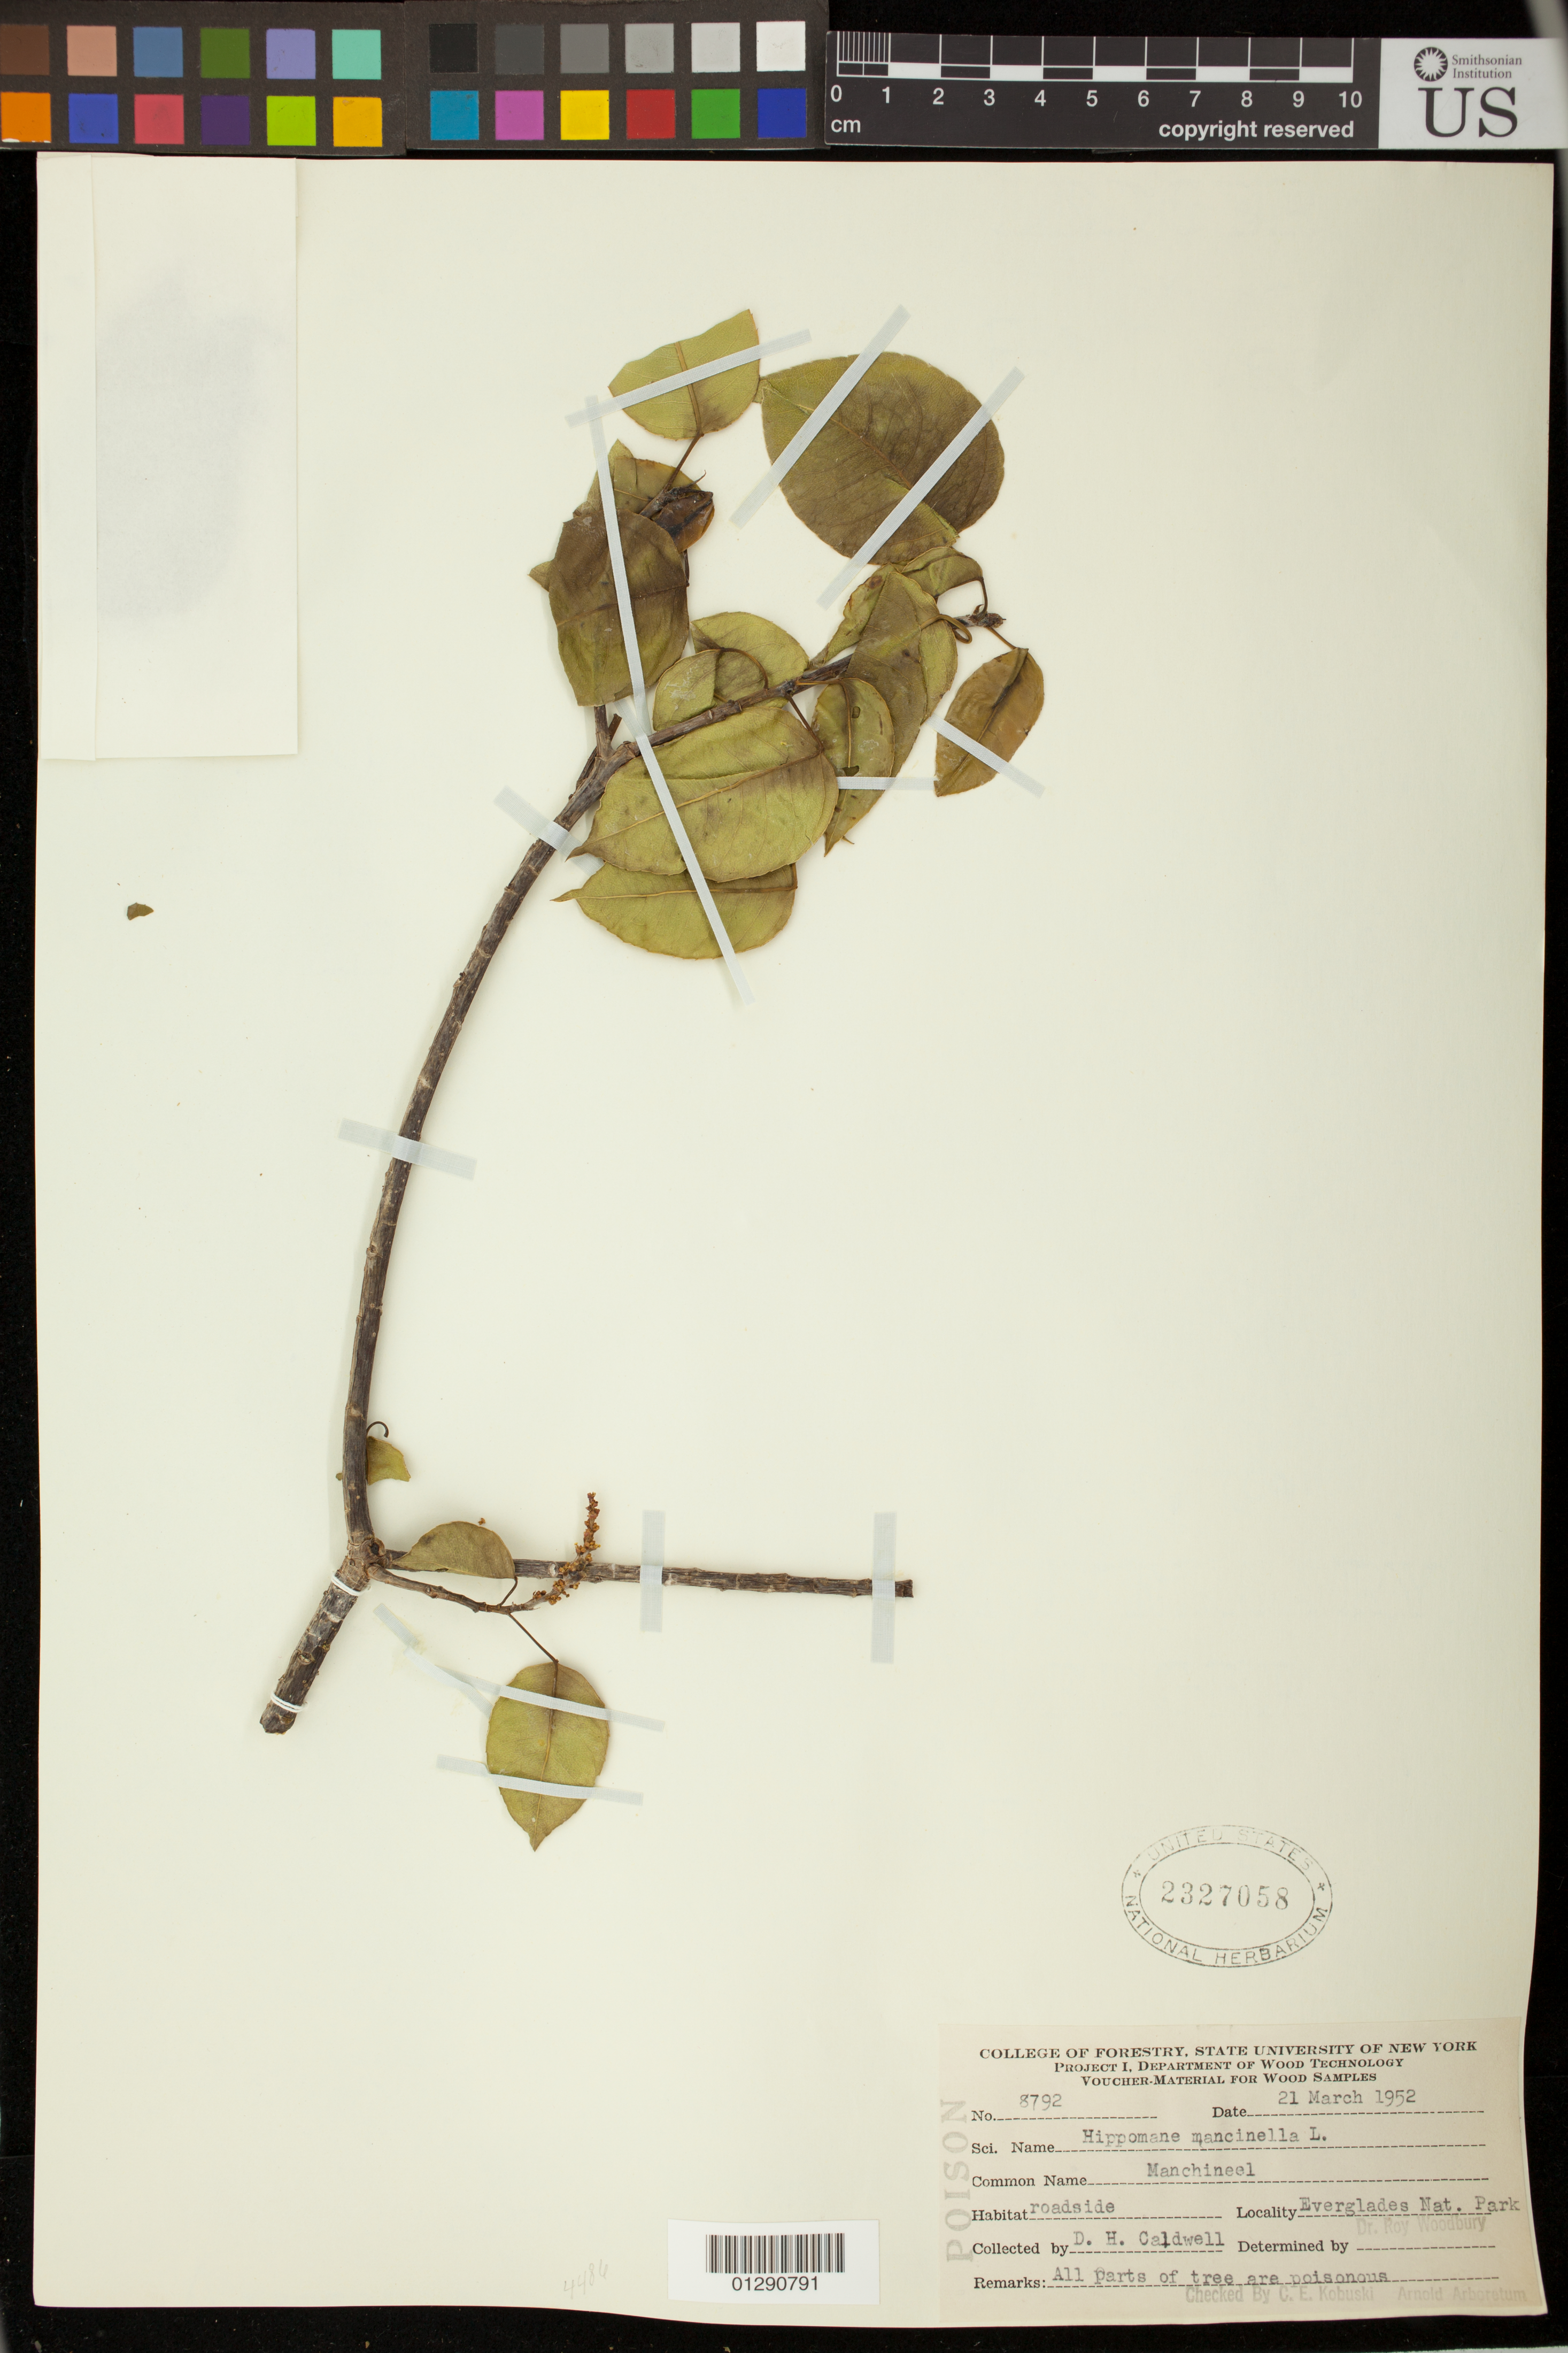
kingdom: Plantae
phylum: Tracheophyta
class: Magnoliopsida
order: Malpighiales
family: Euphorbiaceae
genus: Hippomane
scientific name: Hippomane mancinella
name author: L.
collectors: D. H. Caldwell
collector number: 8792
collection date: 1952-03-21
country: United States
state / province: Florida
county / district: Monroe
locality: Everglades Nat. Park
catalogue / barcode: US 2327058